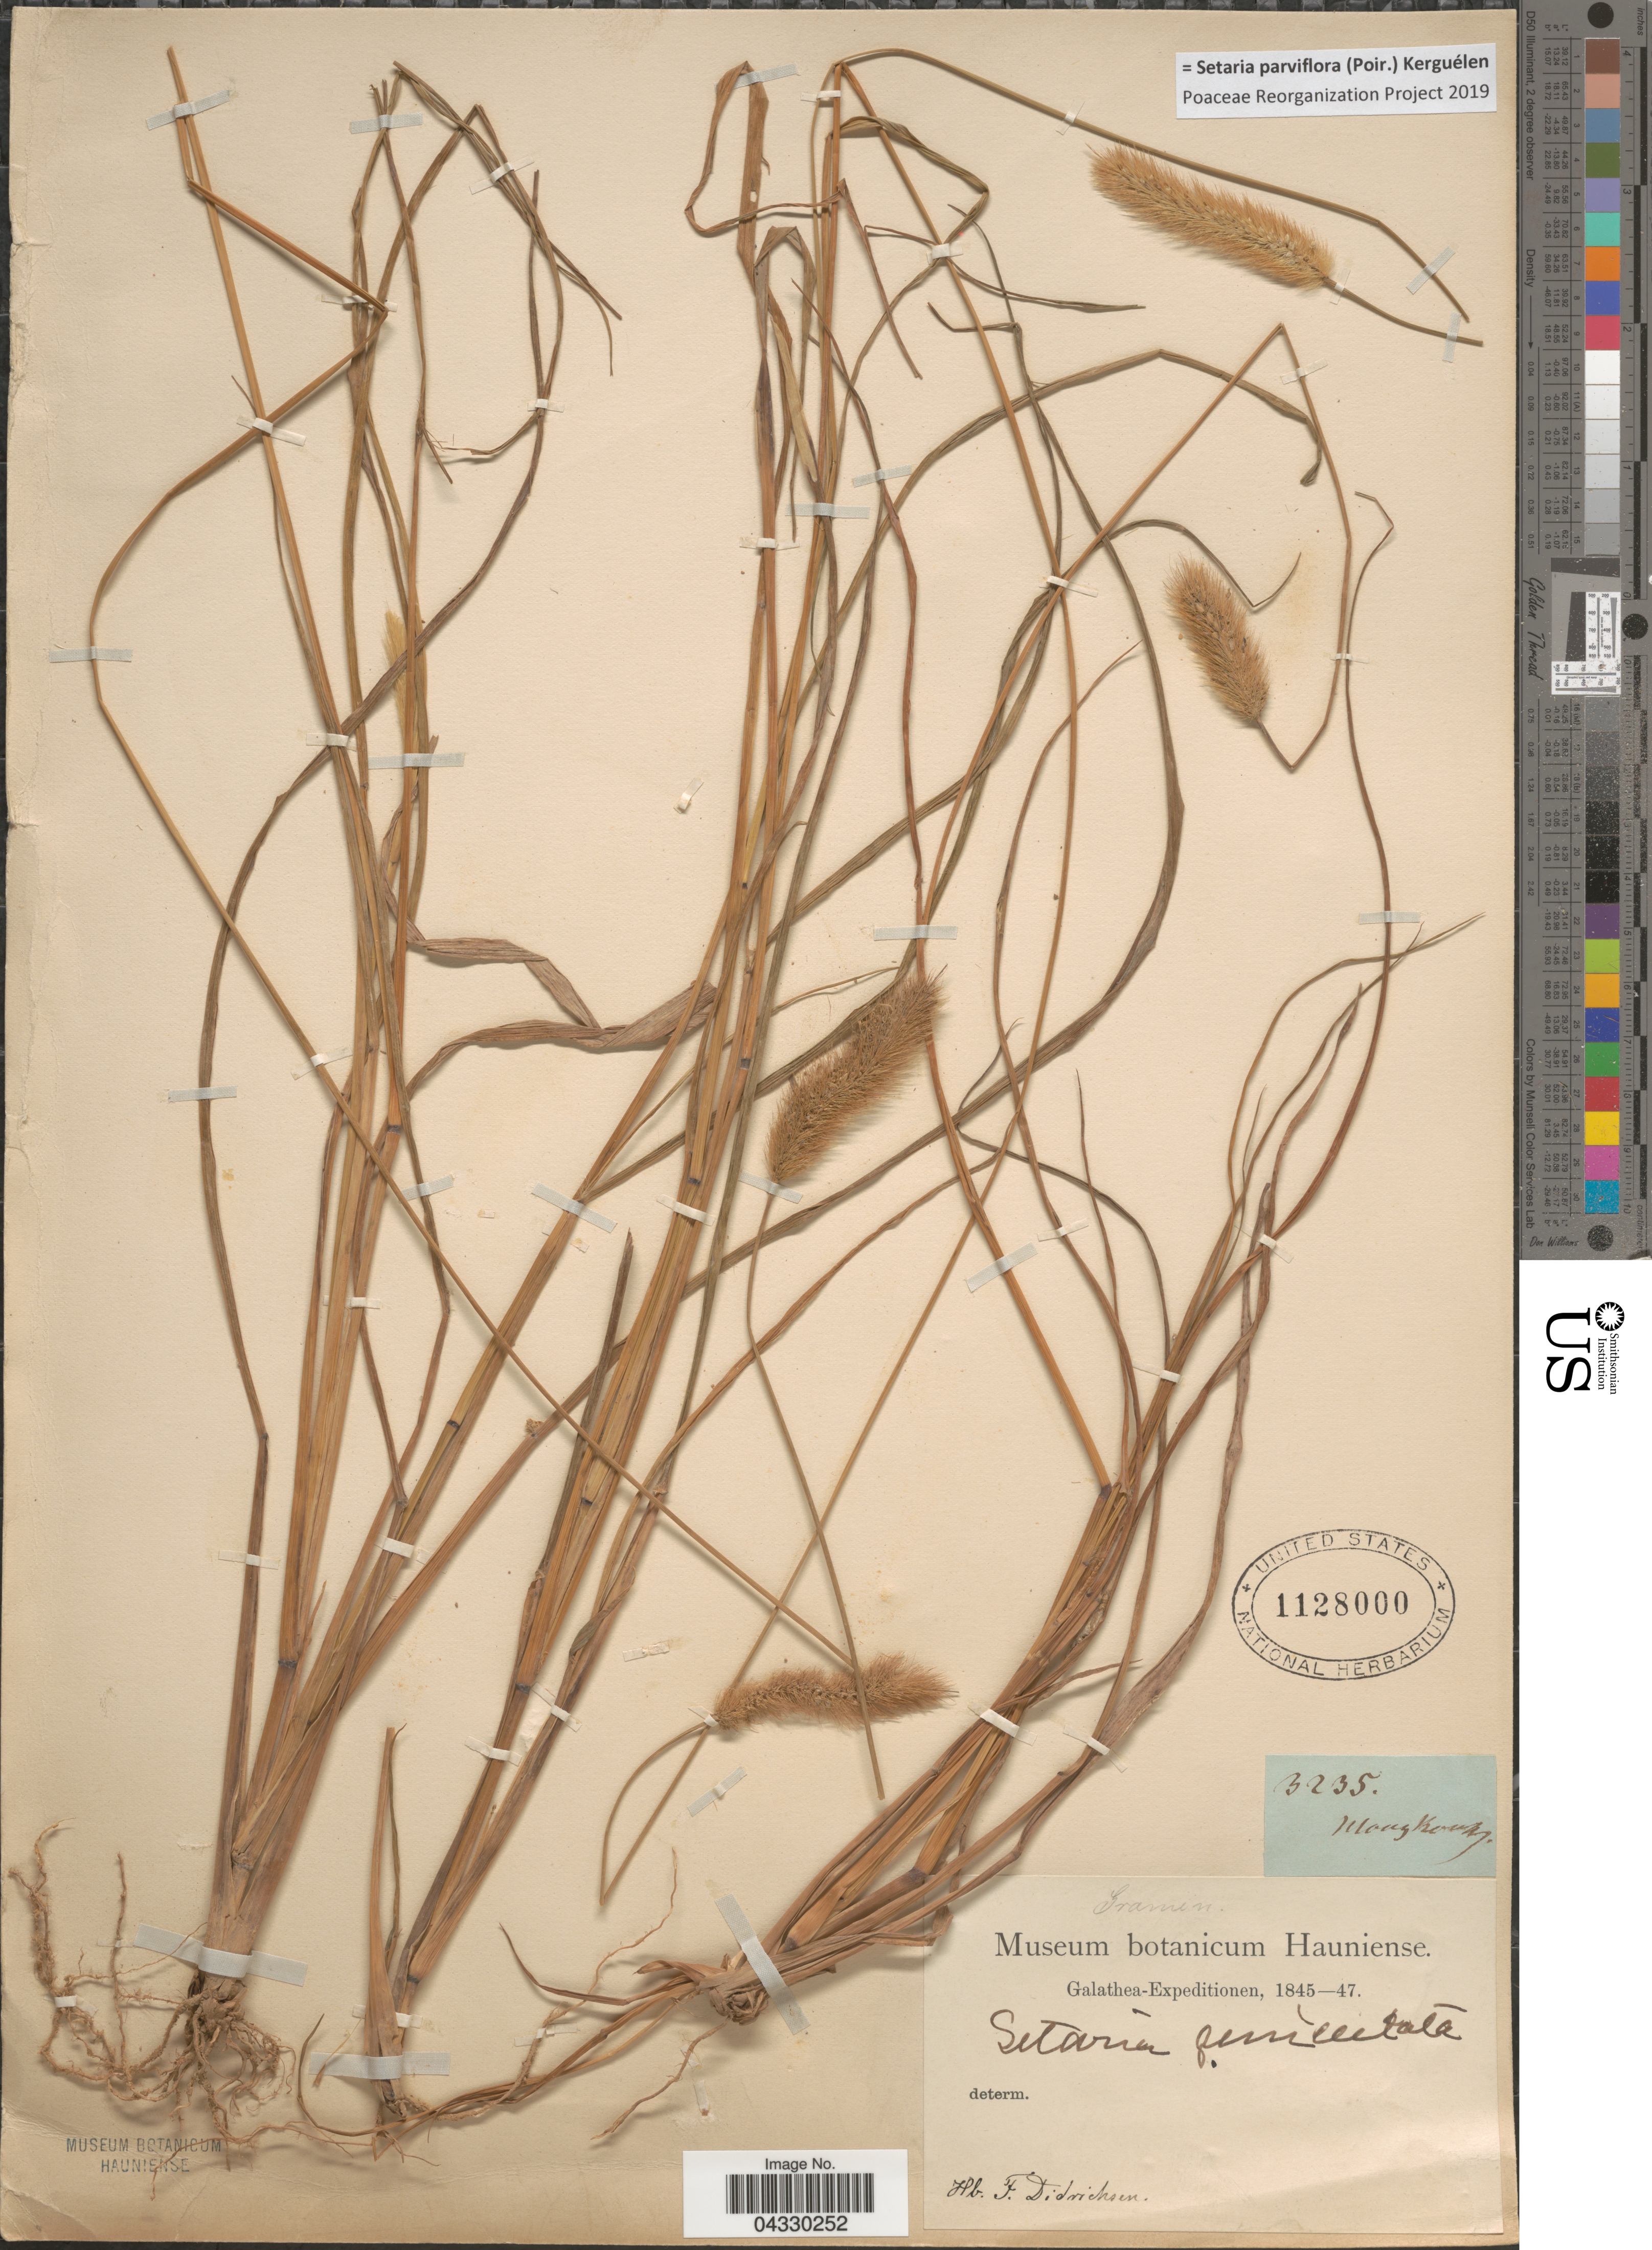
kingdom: Plantae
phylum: Tracheophyta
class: Liliopsida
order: Poales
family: Poaceae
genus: Setaria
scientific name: Setaria parviflora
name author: (Poir.) Kerguélen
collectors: ex herb. F. Didrichsen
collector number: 3235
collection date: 1845/1847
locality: Galathea-Expeditionen, 1845-47. Mong [interpreted] Konky [interpreted].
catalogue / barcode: US 1128000